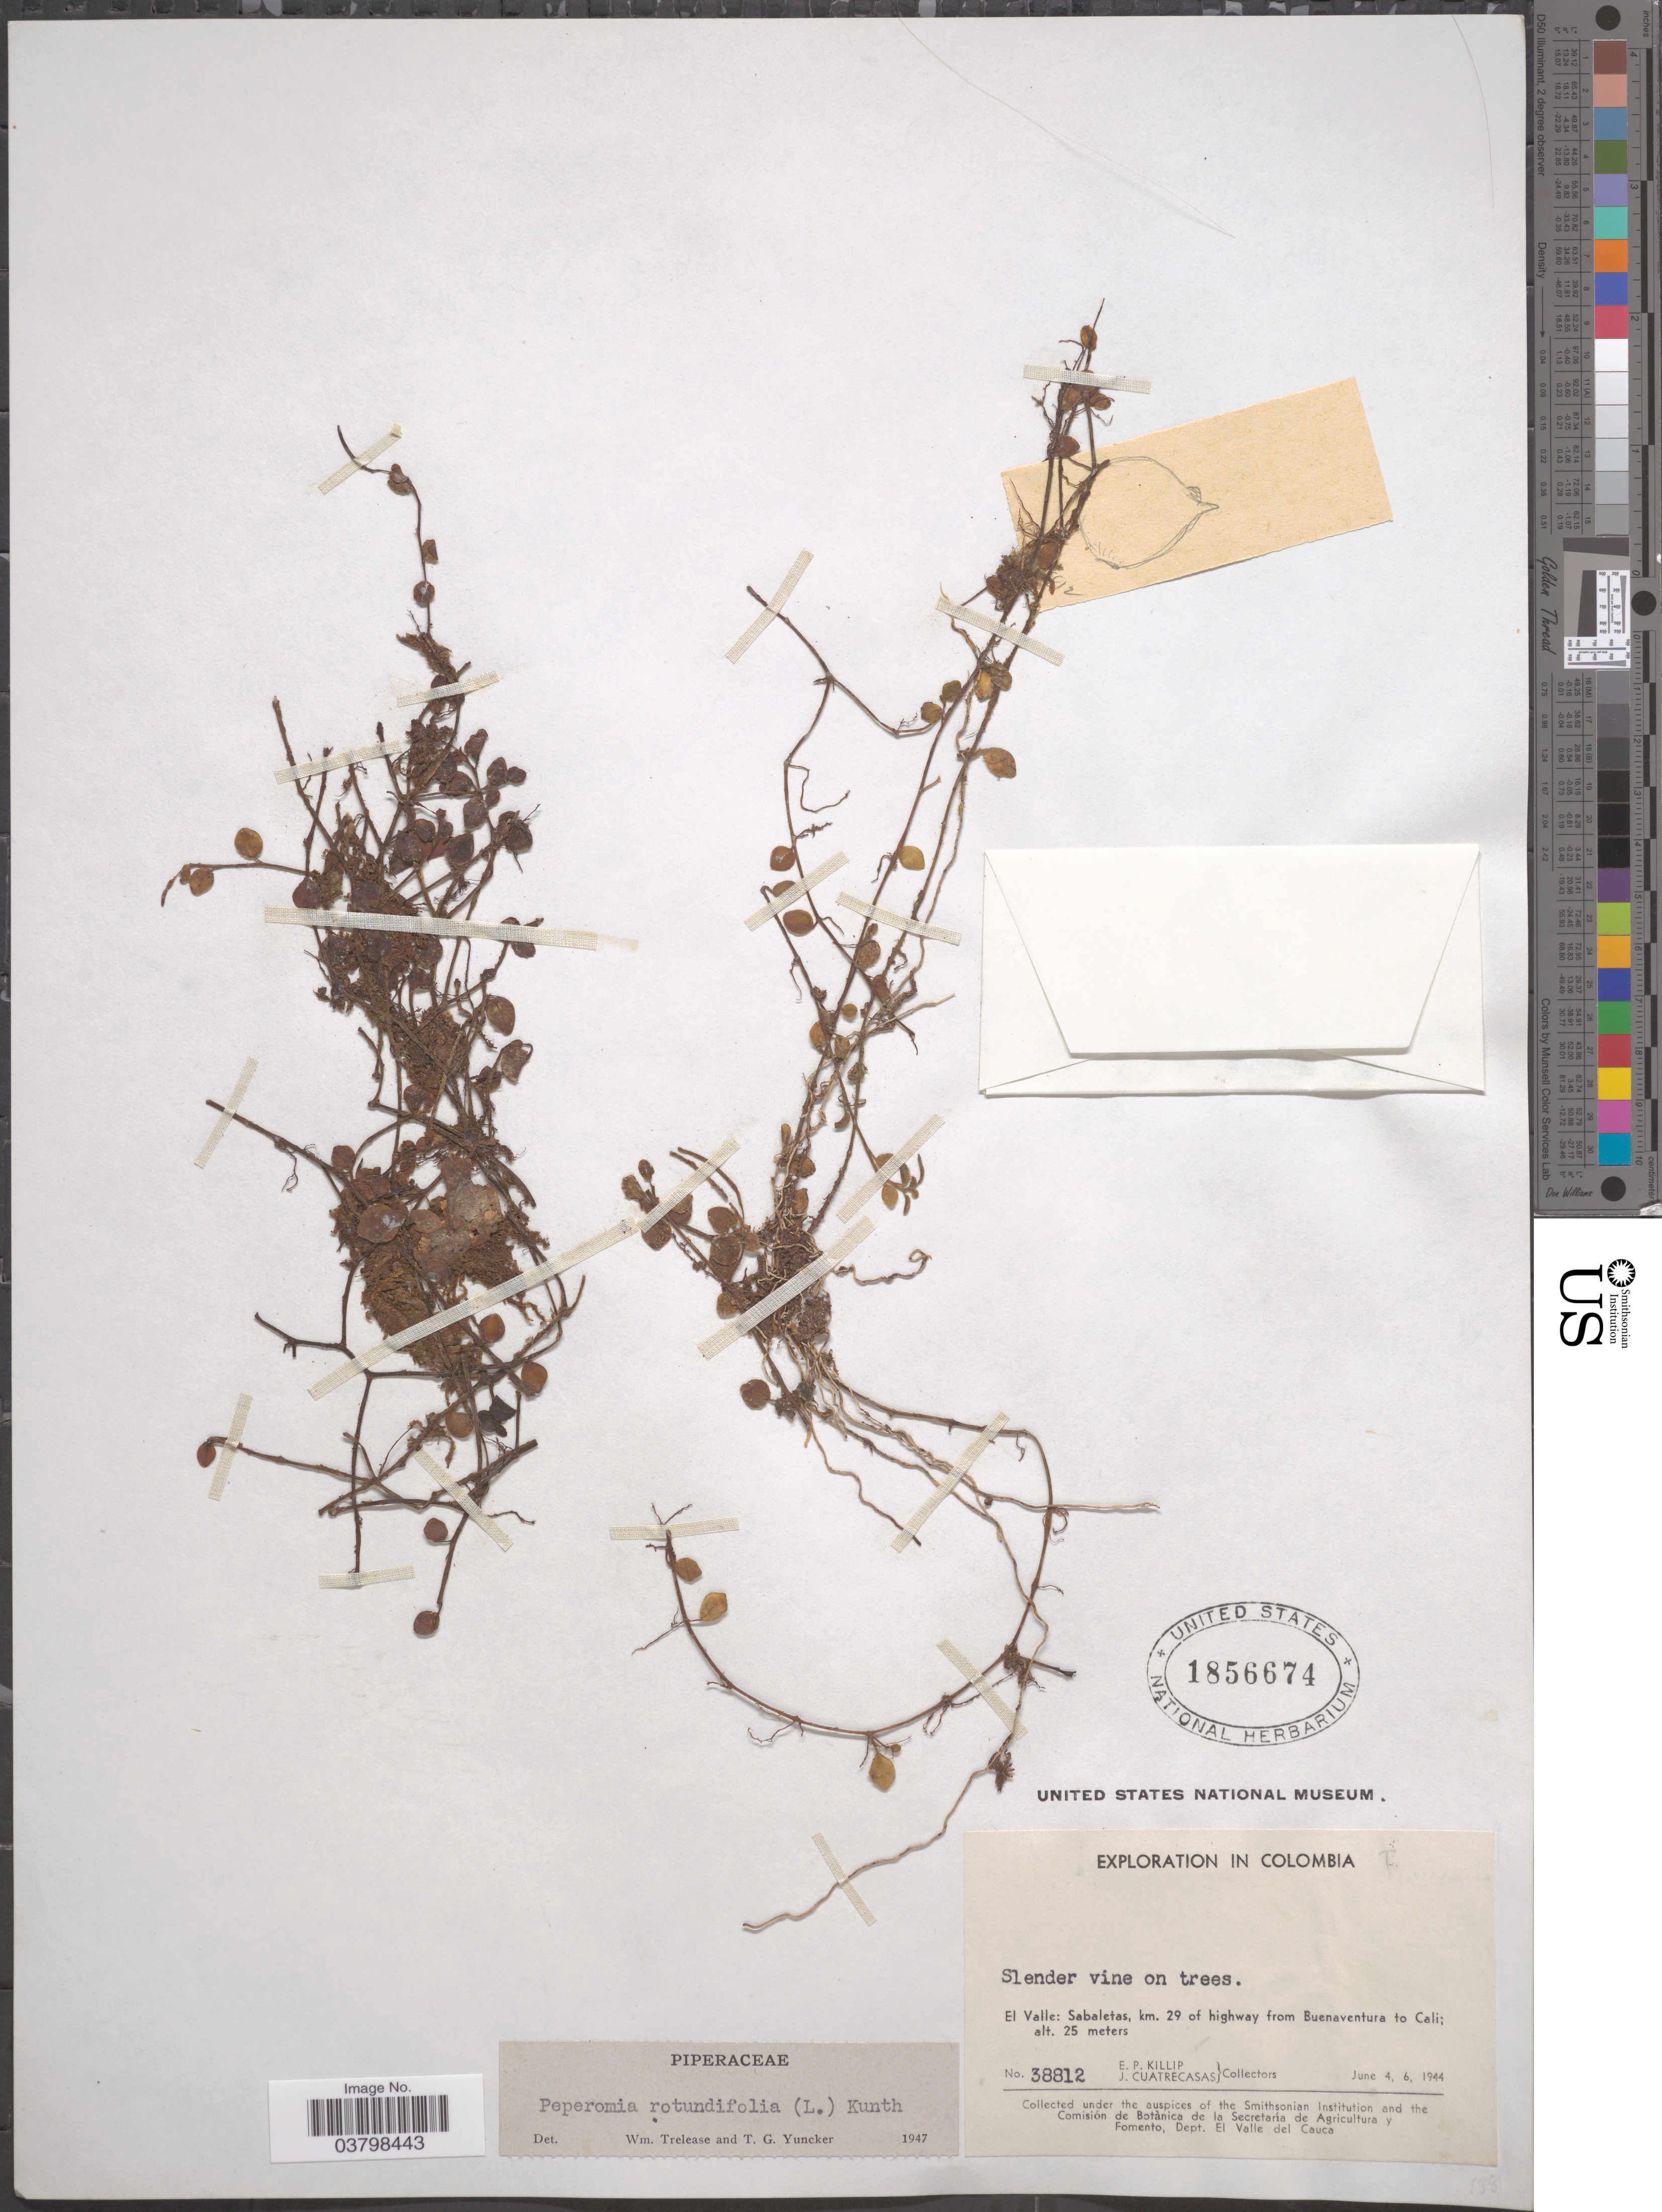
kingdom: Plantae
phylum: Tracheophyta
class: Magnoliopsida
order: Piperales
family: Piperaceae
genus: Peperomia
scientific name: Peperomia rotundifolia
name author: (L.) Kunth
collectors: E. P. Killip & J. Cuatrecasas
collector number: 38812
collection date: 1944-06-04/1944-06-06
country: Colombia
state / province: Valle del Cauca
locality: El Valle; Sabaletas, km. 29 of highway from Buenaventura to Cali.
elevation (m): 25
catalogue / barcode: US 1856674